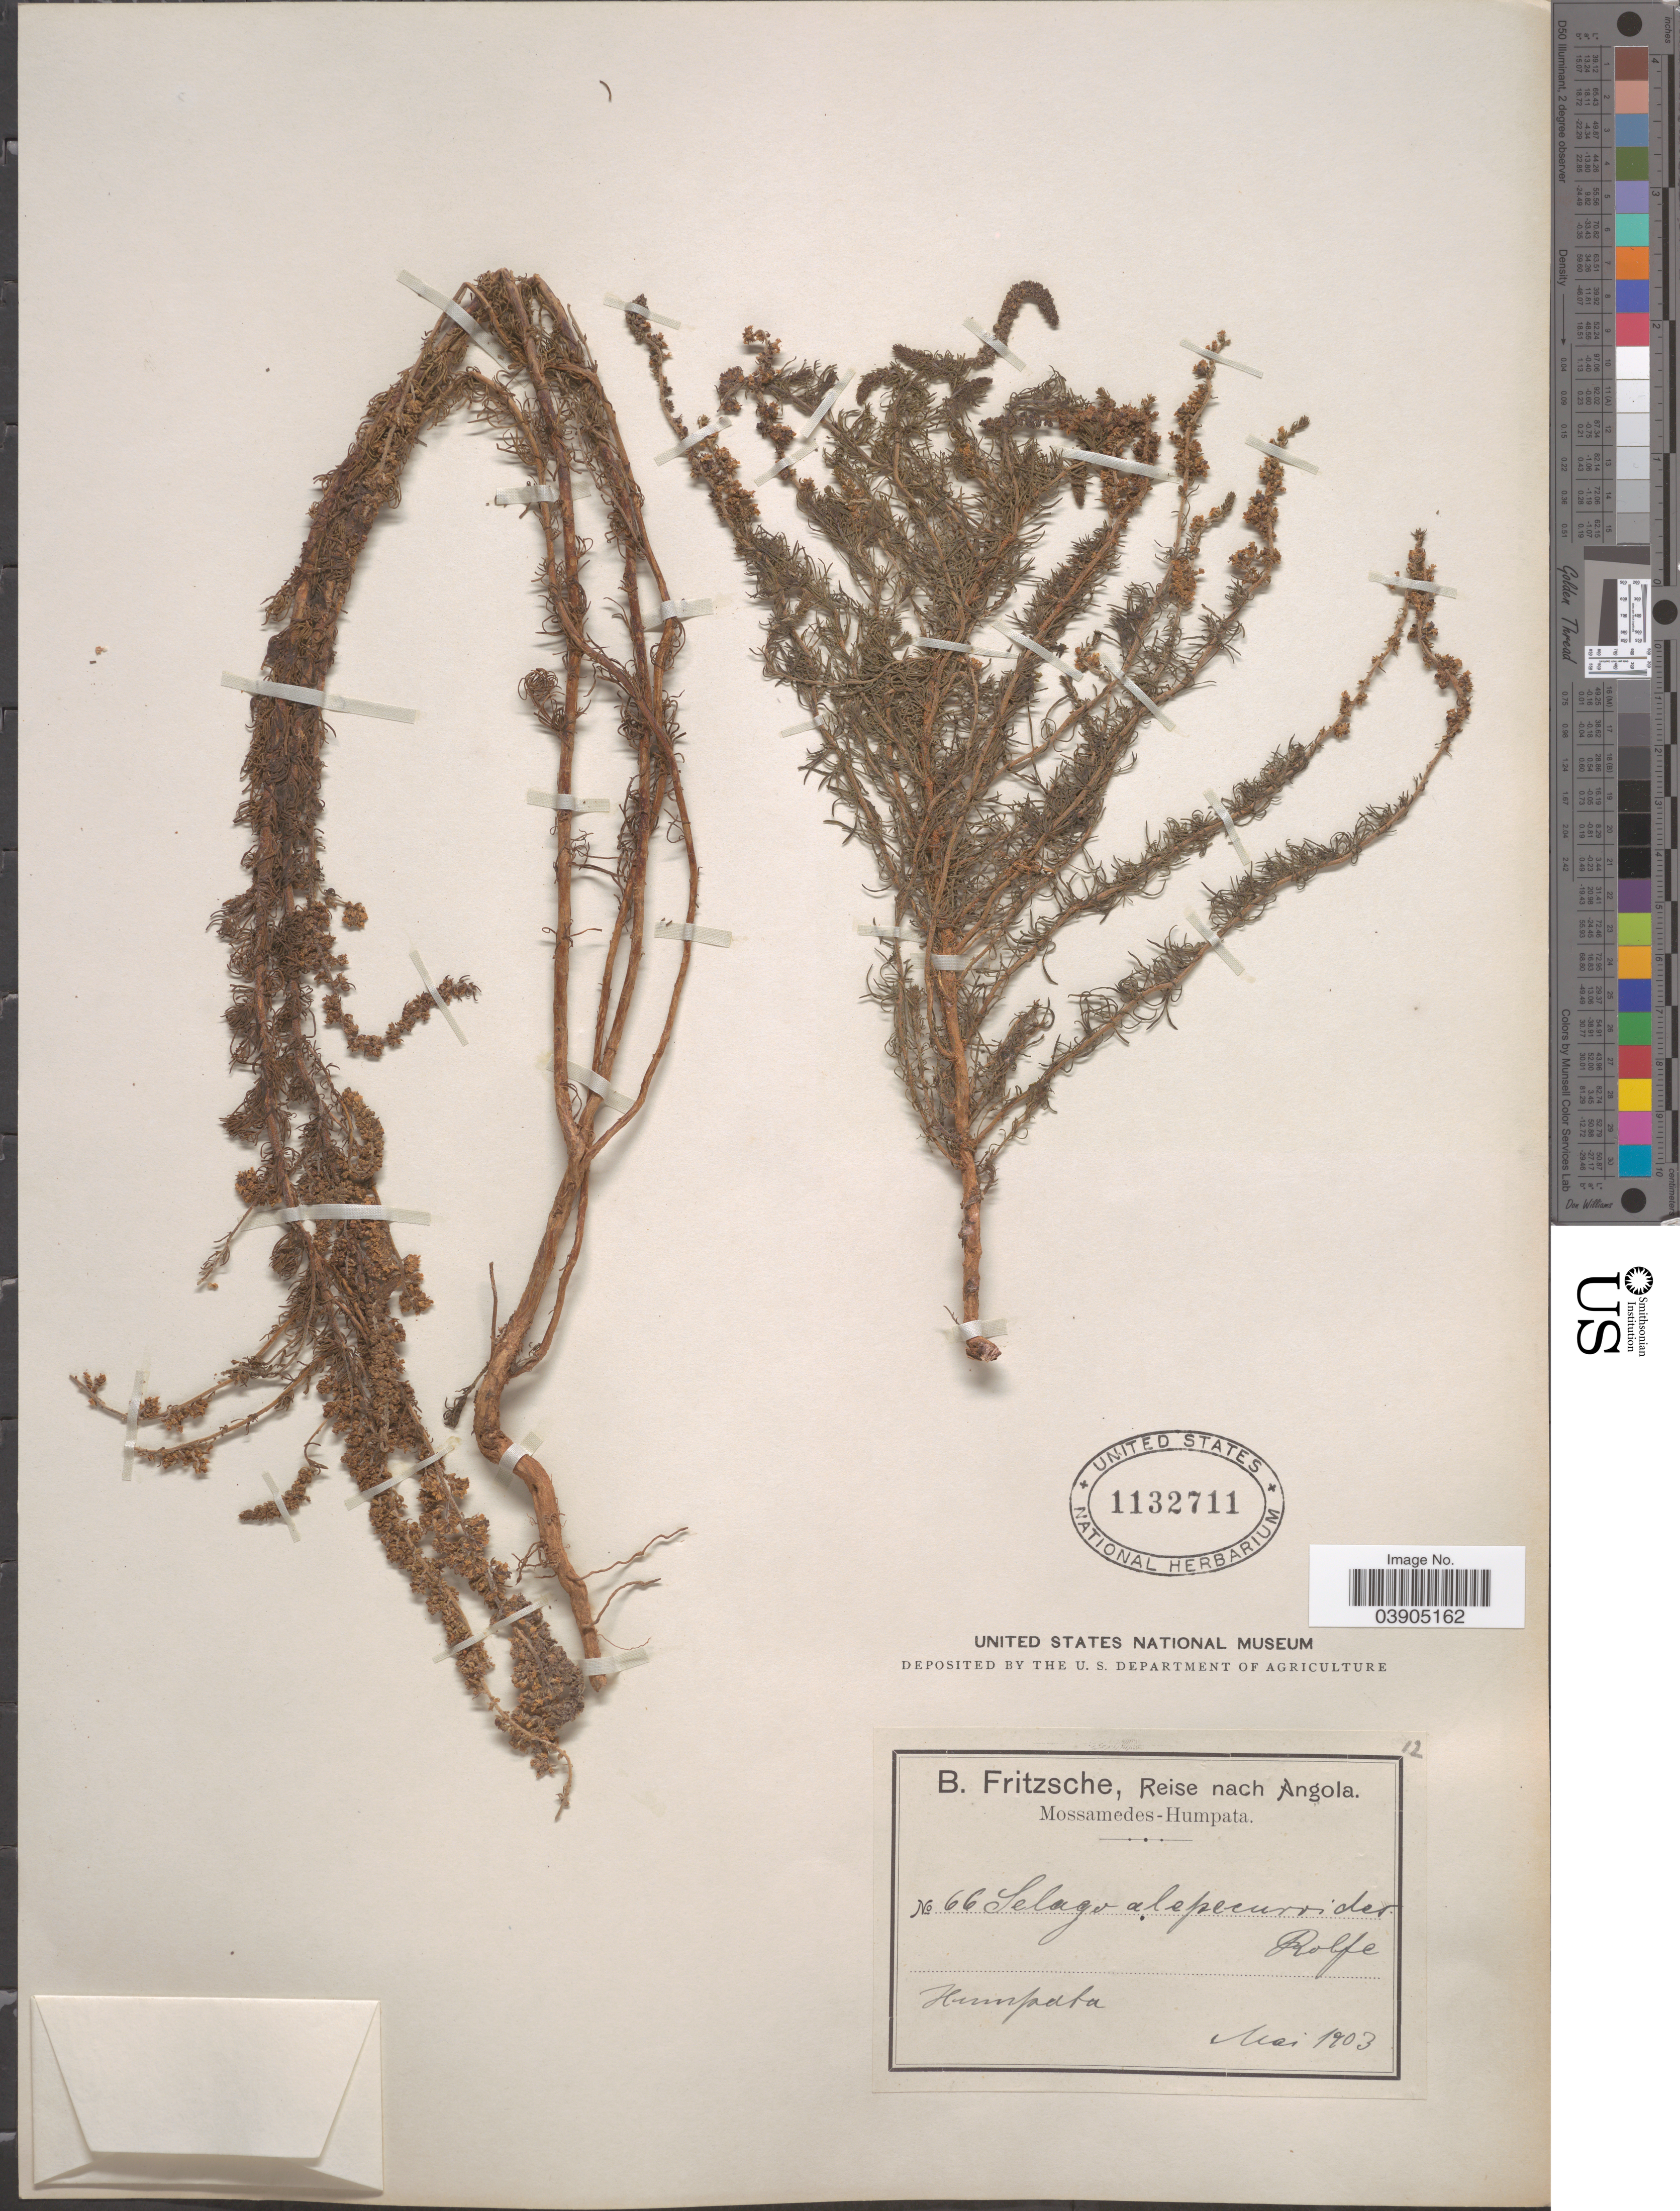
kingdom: Plantae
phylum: Tracheophyta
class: Magnoliopsida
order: Lamiales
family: Scrophulariaceae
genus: Selago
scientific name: Selago alopecuroides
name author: Rolfe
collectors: B. Fritzsche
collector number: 66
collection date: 1903-05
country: Angola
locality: Humpata.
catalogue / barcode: US 1132711